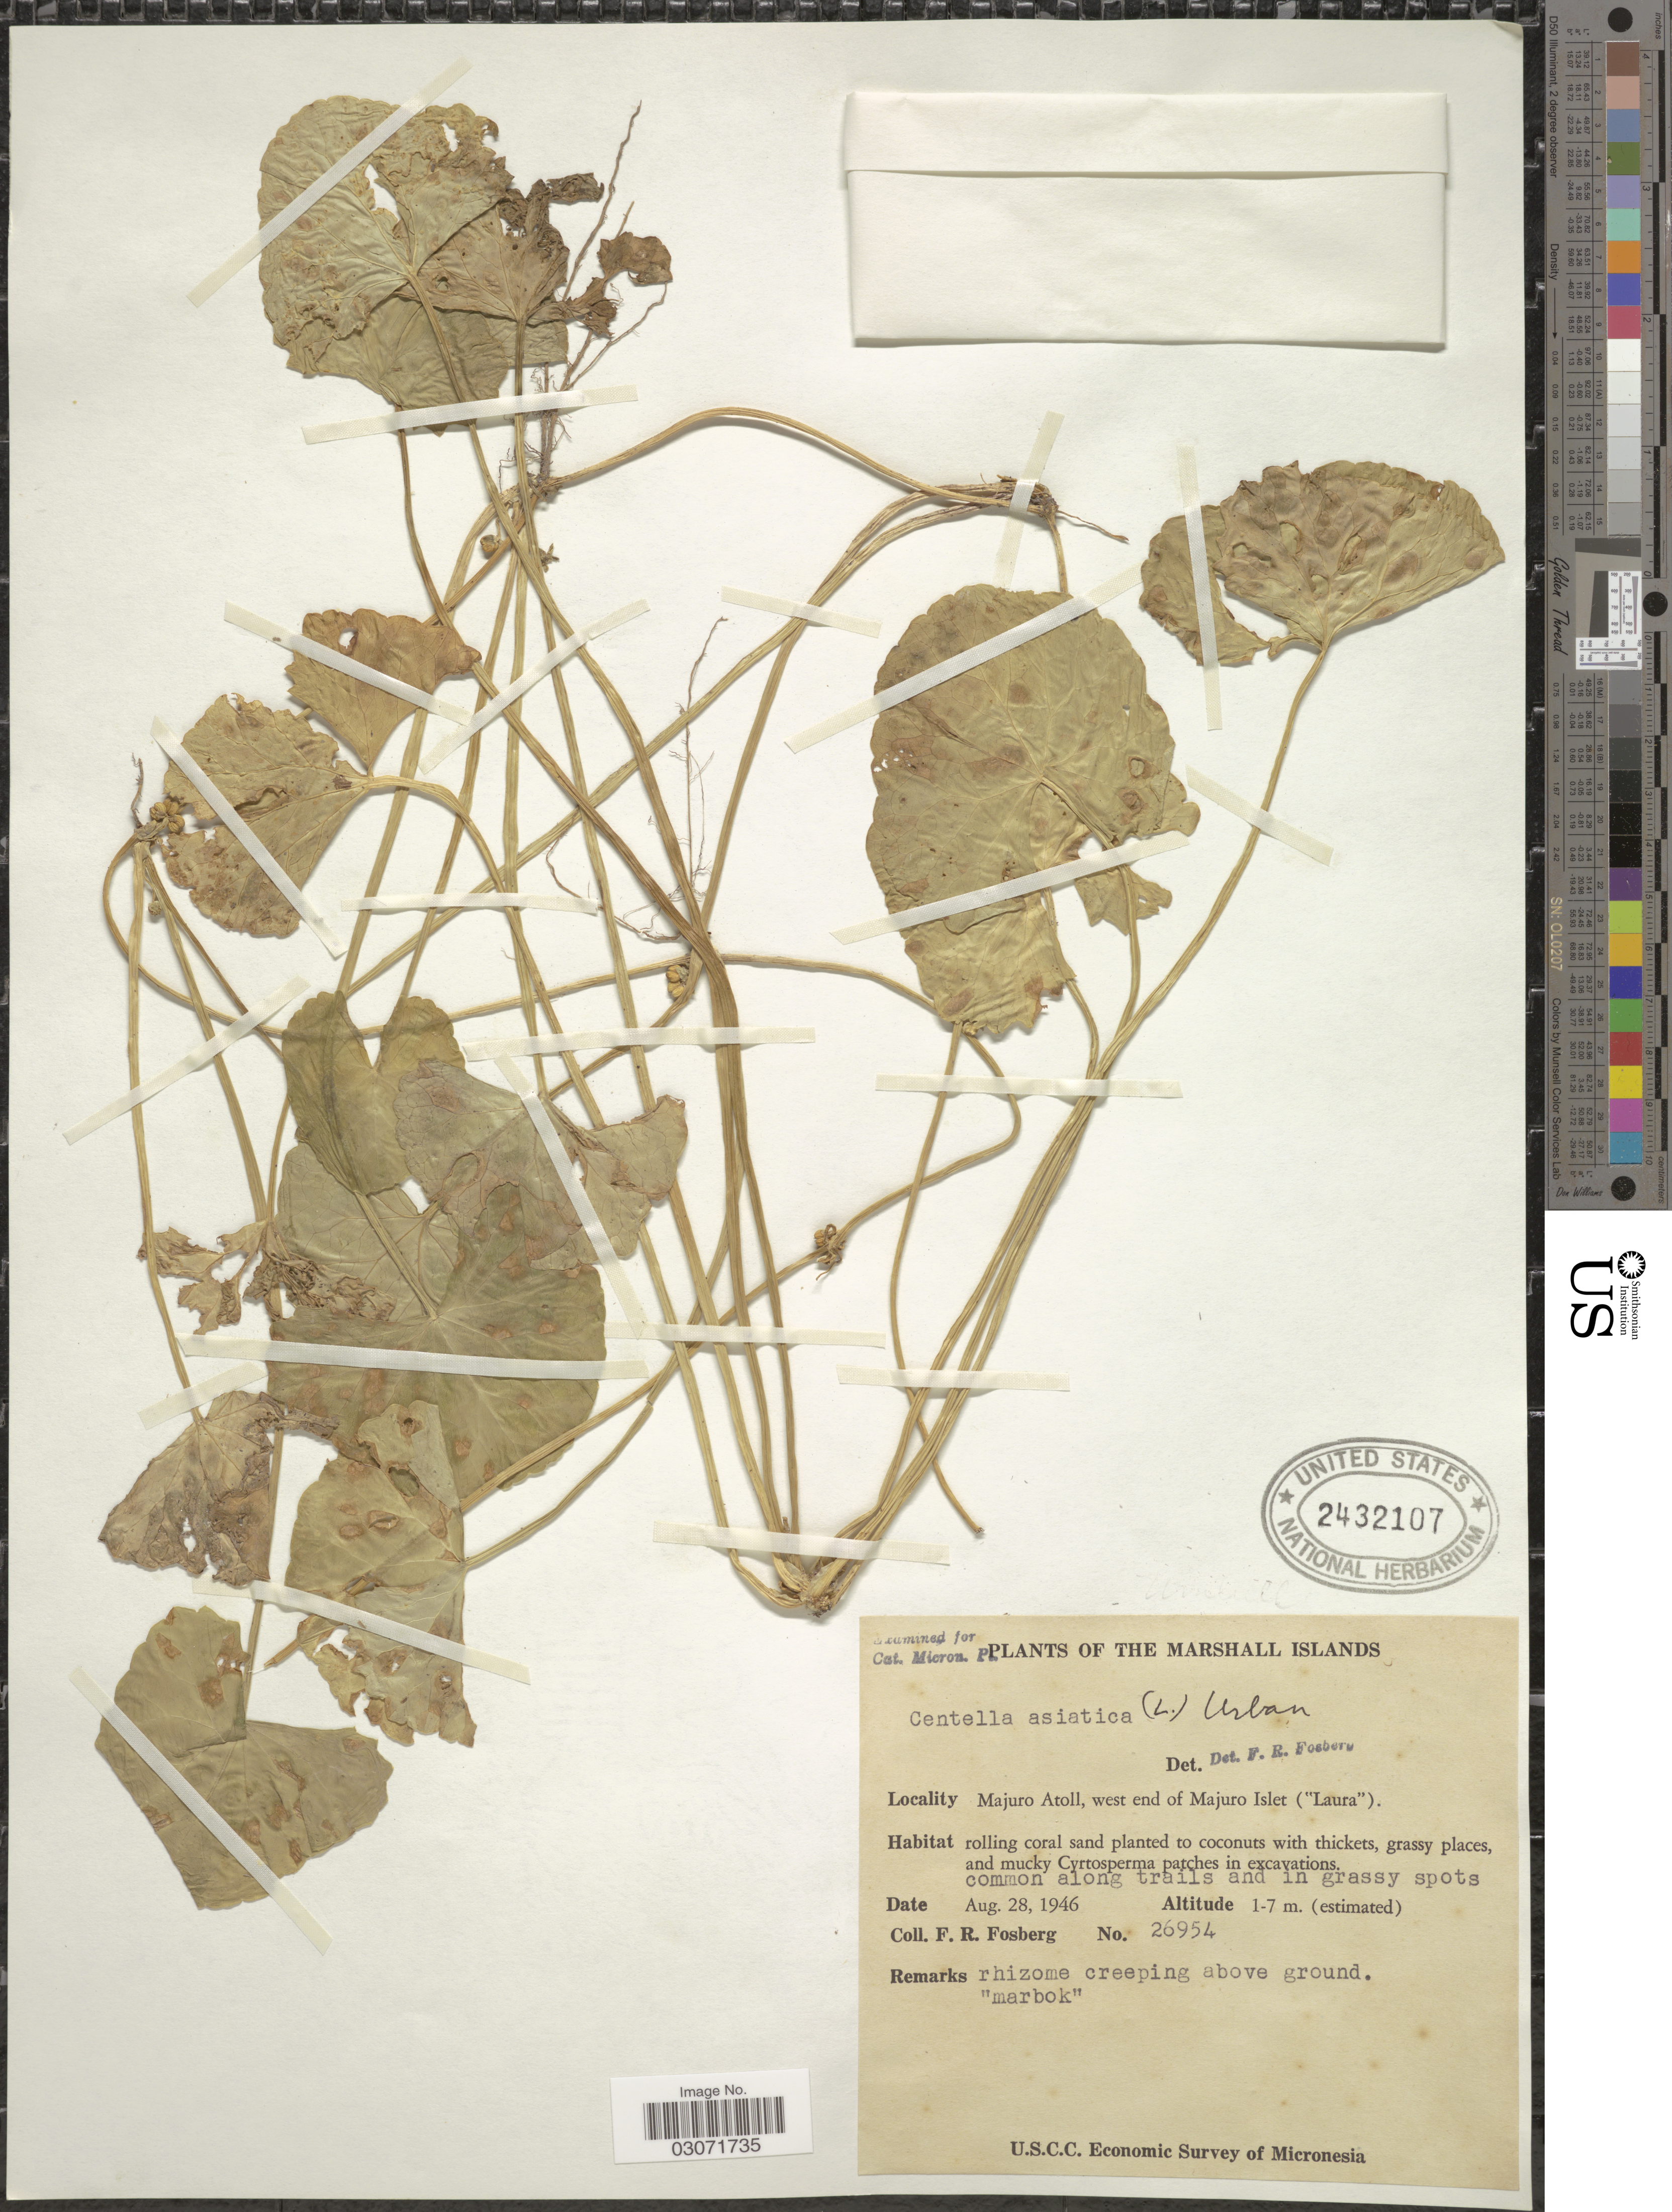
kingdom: Plantae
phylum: Tracheophyta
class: Magnoliopsida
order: Apiales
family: Apiaceae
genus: Centella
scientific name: Centella asiatica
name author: (L.) Urb.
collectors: F. R. Fosberg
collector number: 26954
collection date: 1946-08-28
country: Marshall Islands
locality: Majuro Atoll, west end of Majuro Islet ("Laura").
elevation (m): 1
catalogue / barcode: US 2432107